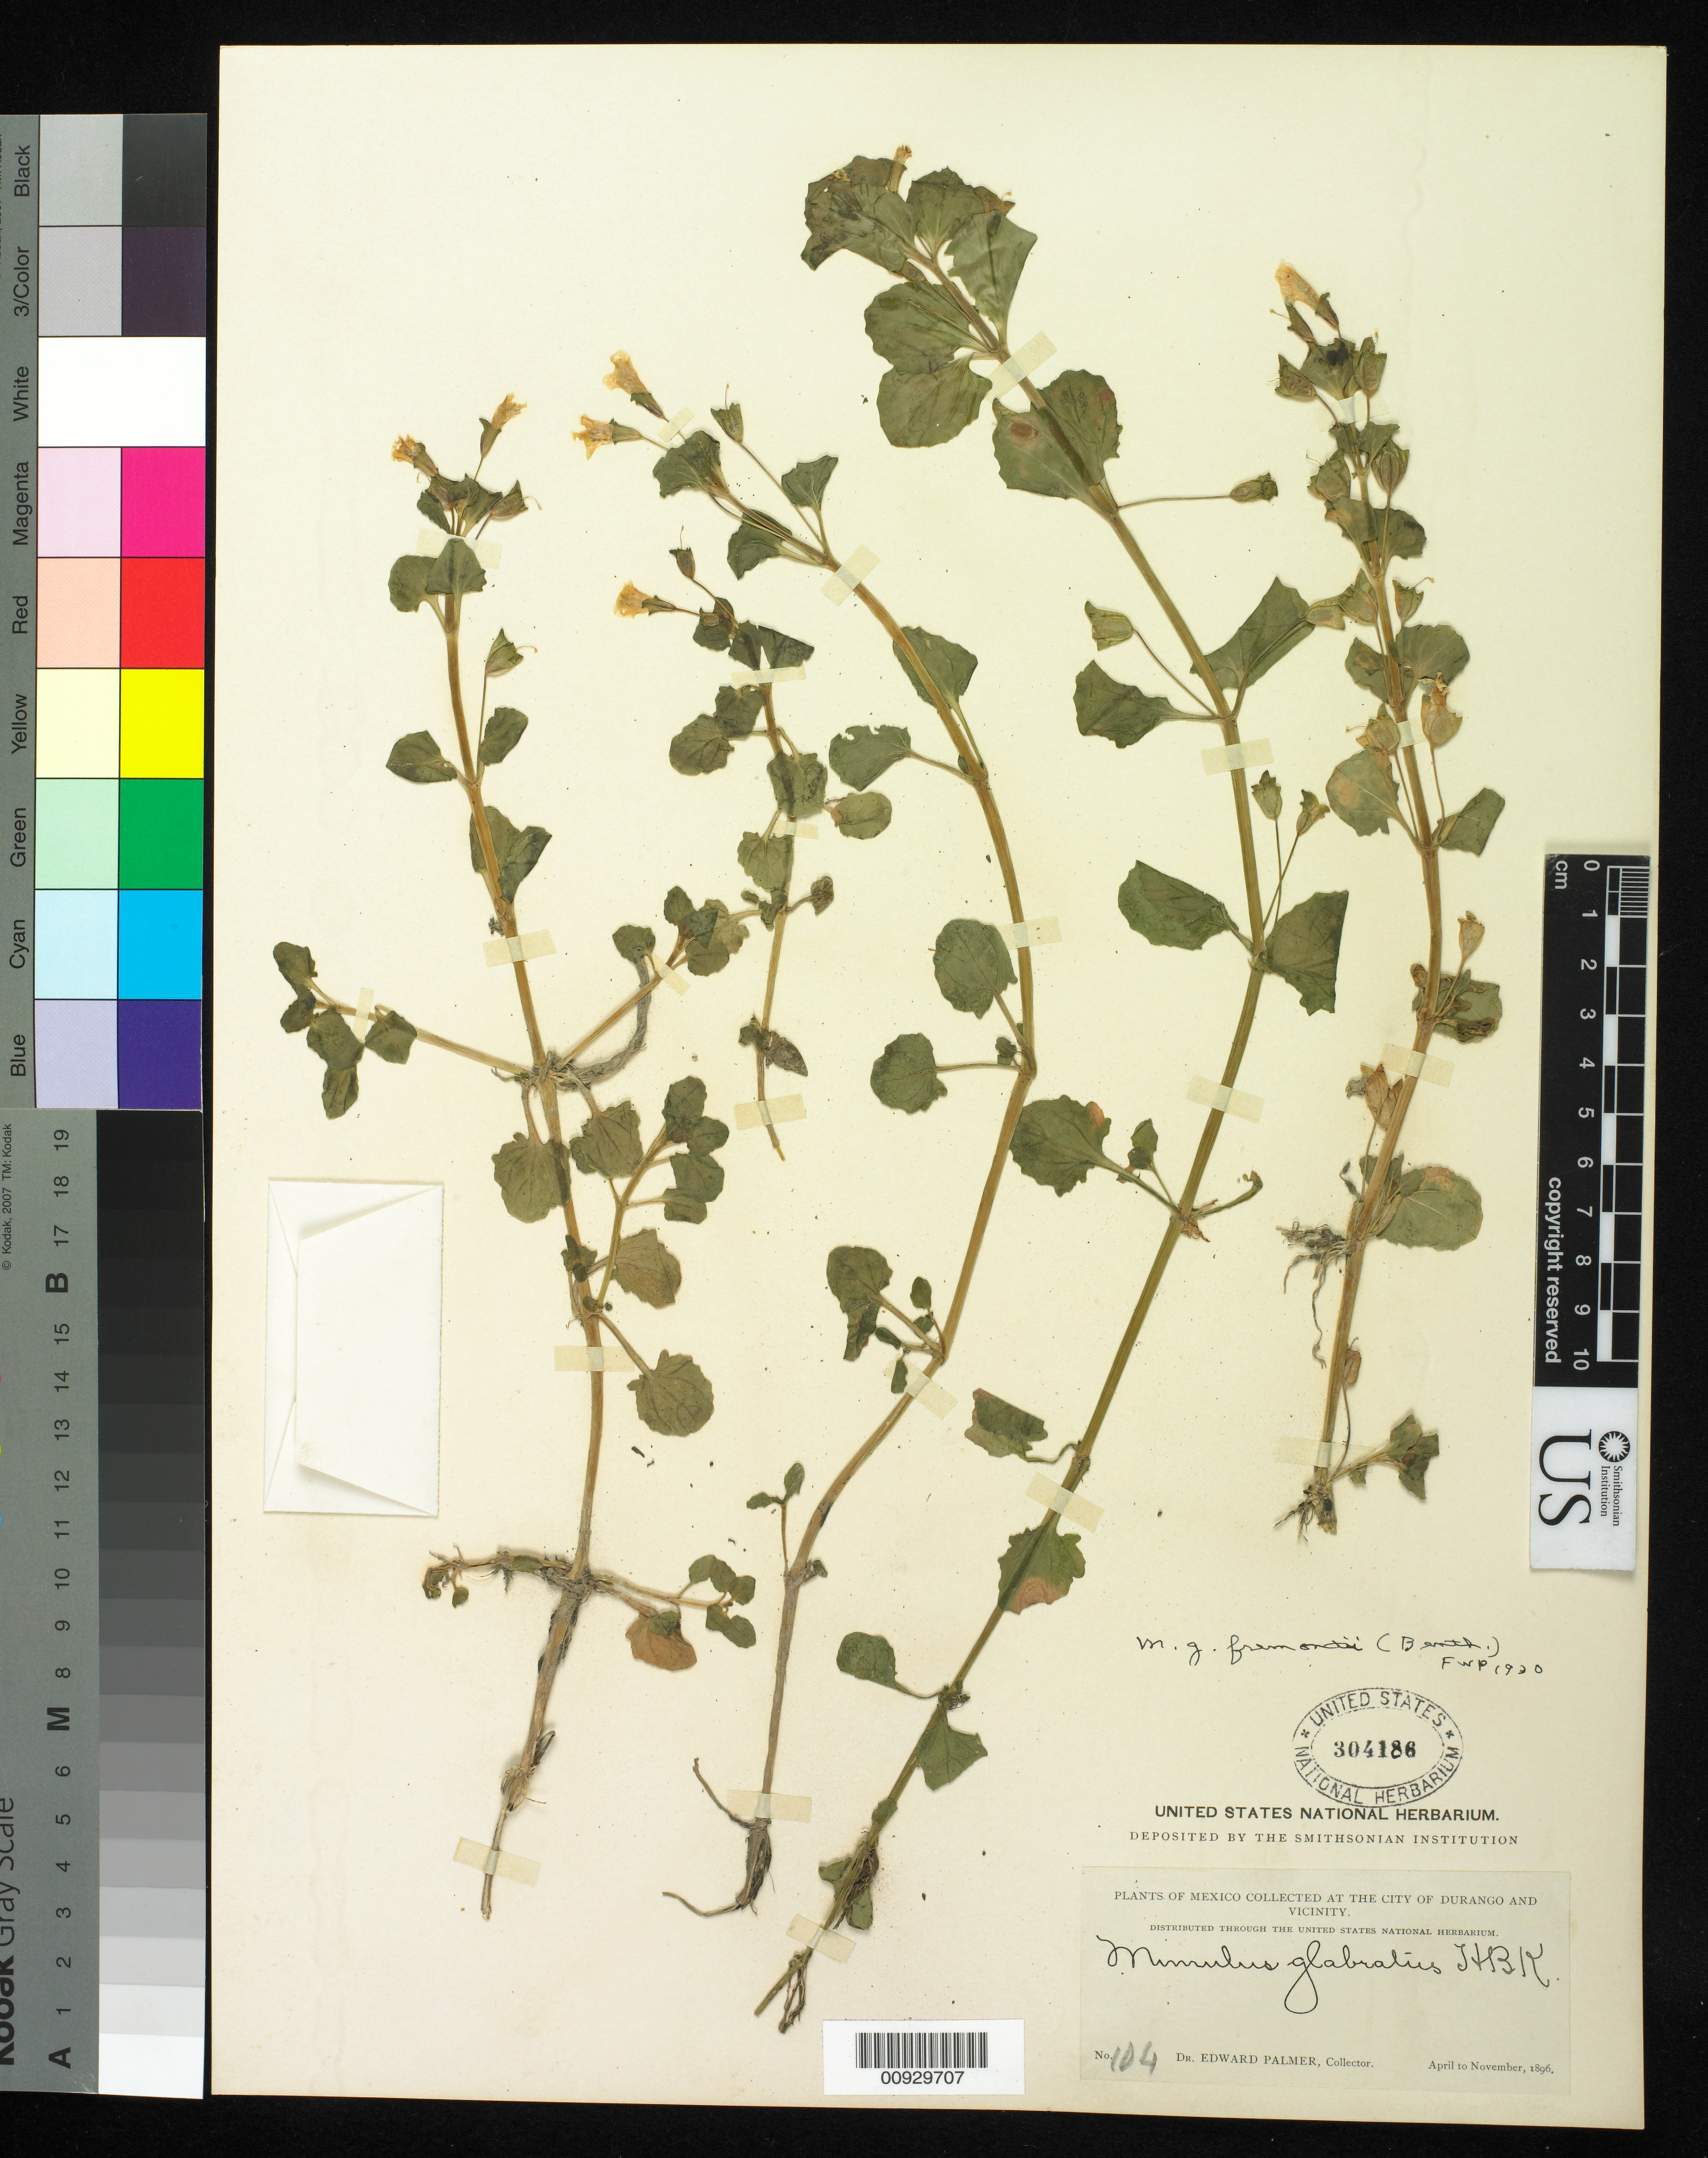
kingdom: Plantae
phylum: Tracheophyta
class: Magnoliopsida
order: Lamiales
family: Phrymaceae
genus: Mimulus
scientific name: Mimulus glabratus var. fremontii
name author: Kunth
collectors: E. Palmer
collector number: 104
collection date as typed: Apr 1896 to -- Nov 1896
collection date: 1896-04/1896-11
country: Mexico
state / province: Durango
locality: City of Durango and vicinity.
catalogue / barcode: US 304186